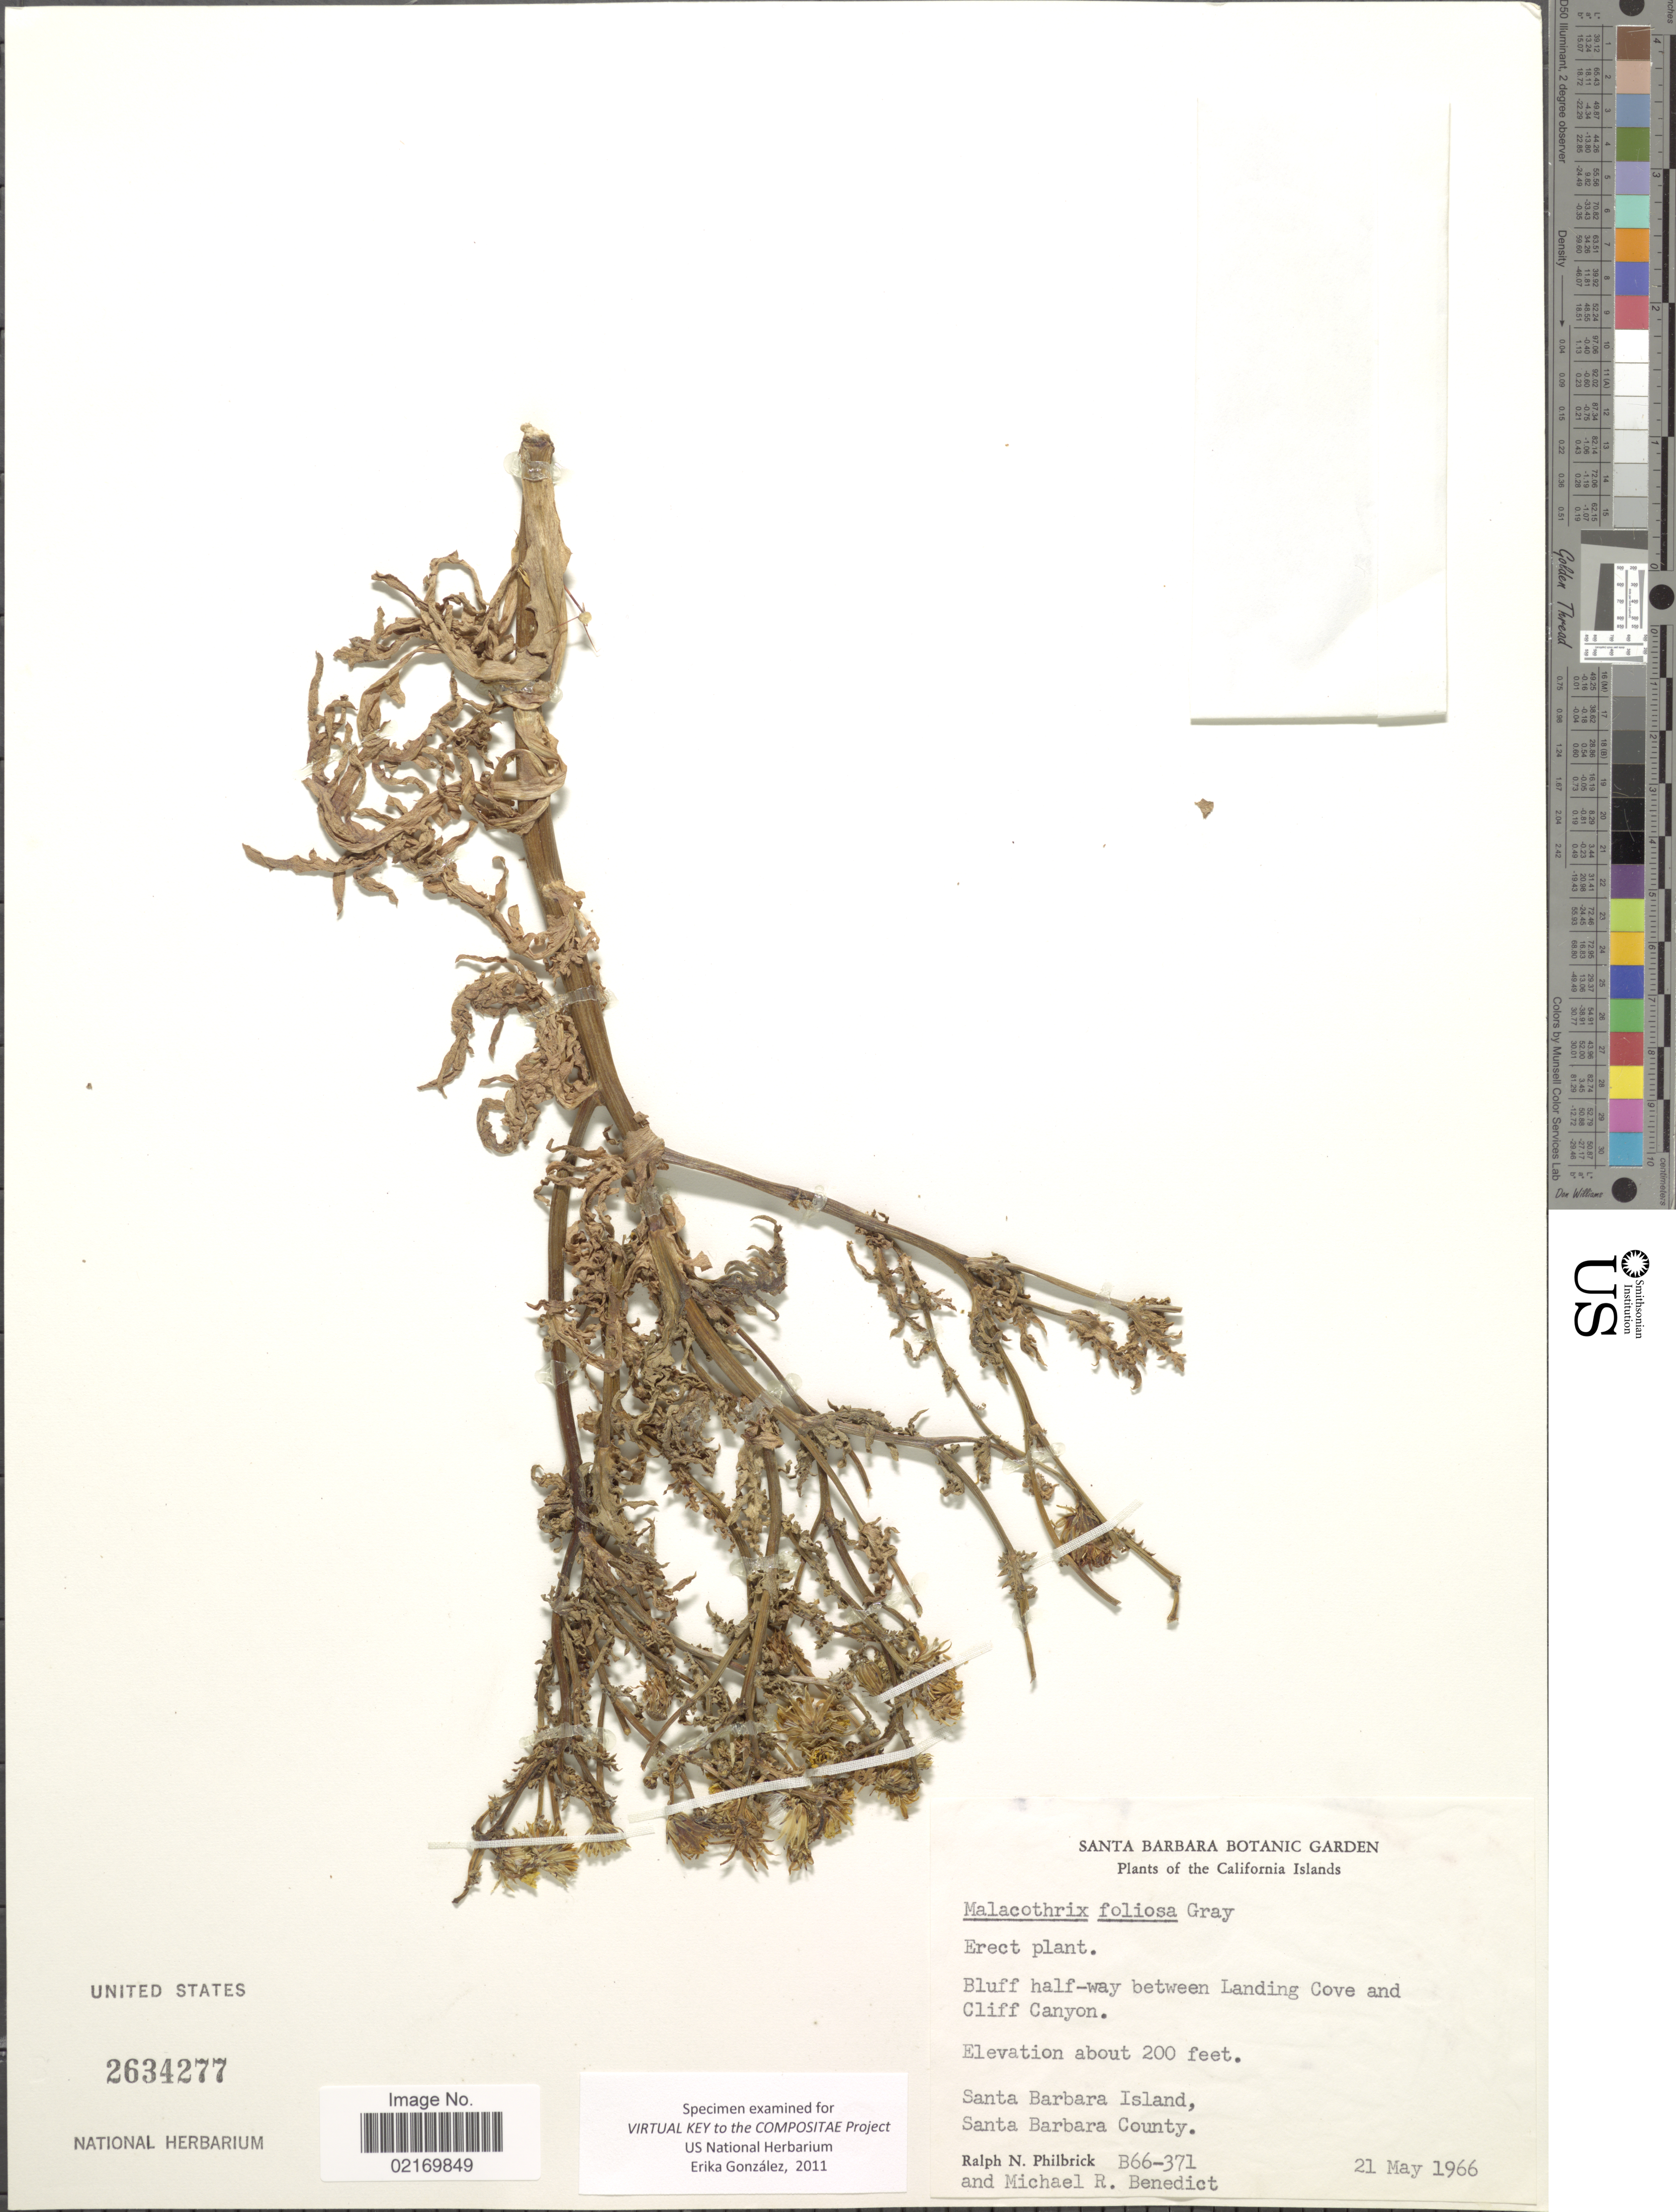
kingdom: Plantae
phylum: Tracheophyta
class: Magnoliopsida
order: Asterales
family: Asteraceae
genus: Malacothrix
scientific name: Malacothrix foliosa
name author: A. Gray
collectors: R. Philbrick & M. R. Benedict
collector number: B66-371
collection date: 1966-05-21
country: United States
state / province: California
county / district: Santa Barbara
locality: California Islands, bluff half-way between Landing Cove and Cliff Canyon, Santa Barbara Island, Santa Barbara County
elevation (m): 61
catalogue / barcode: US 2634277